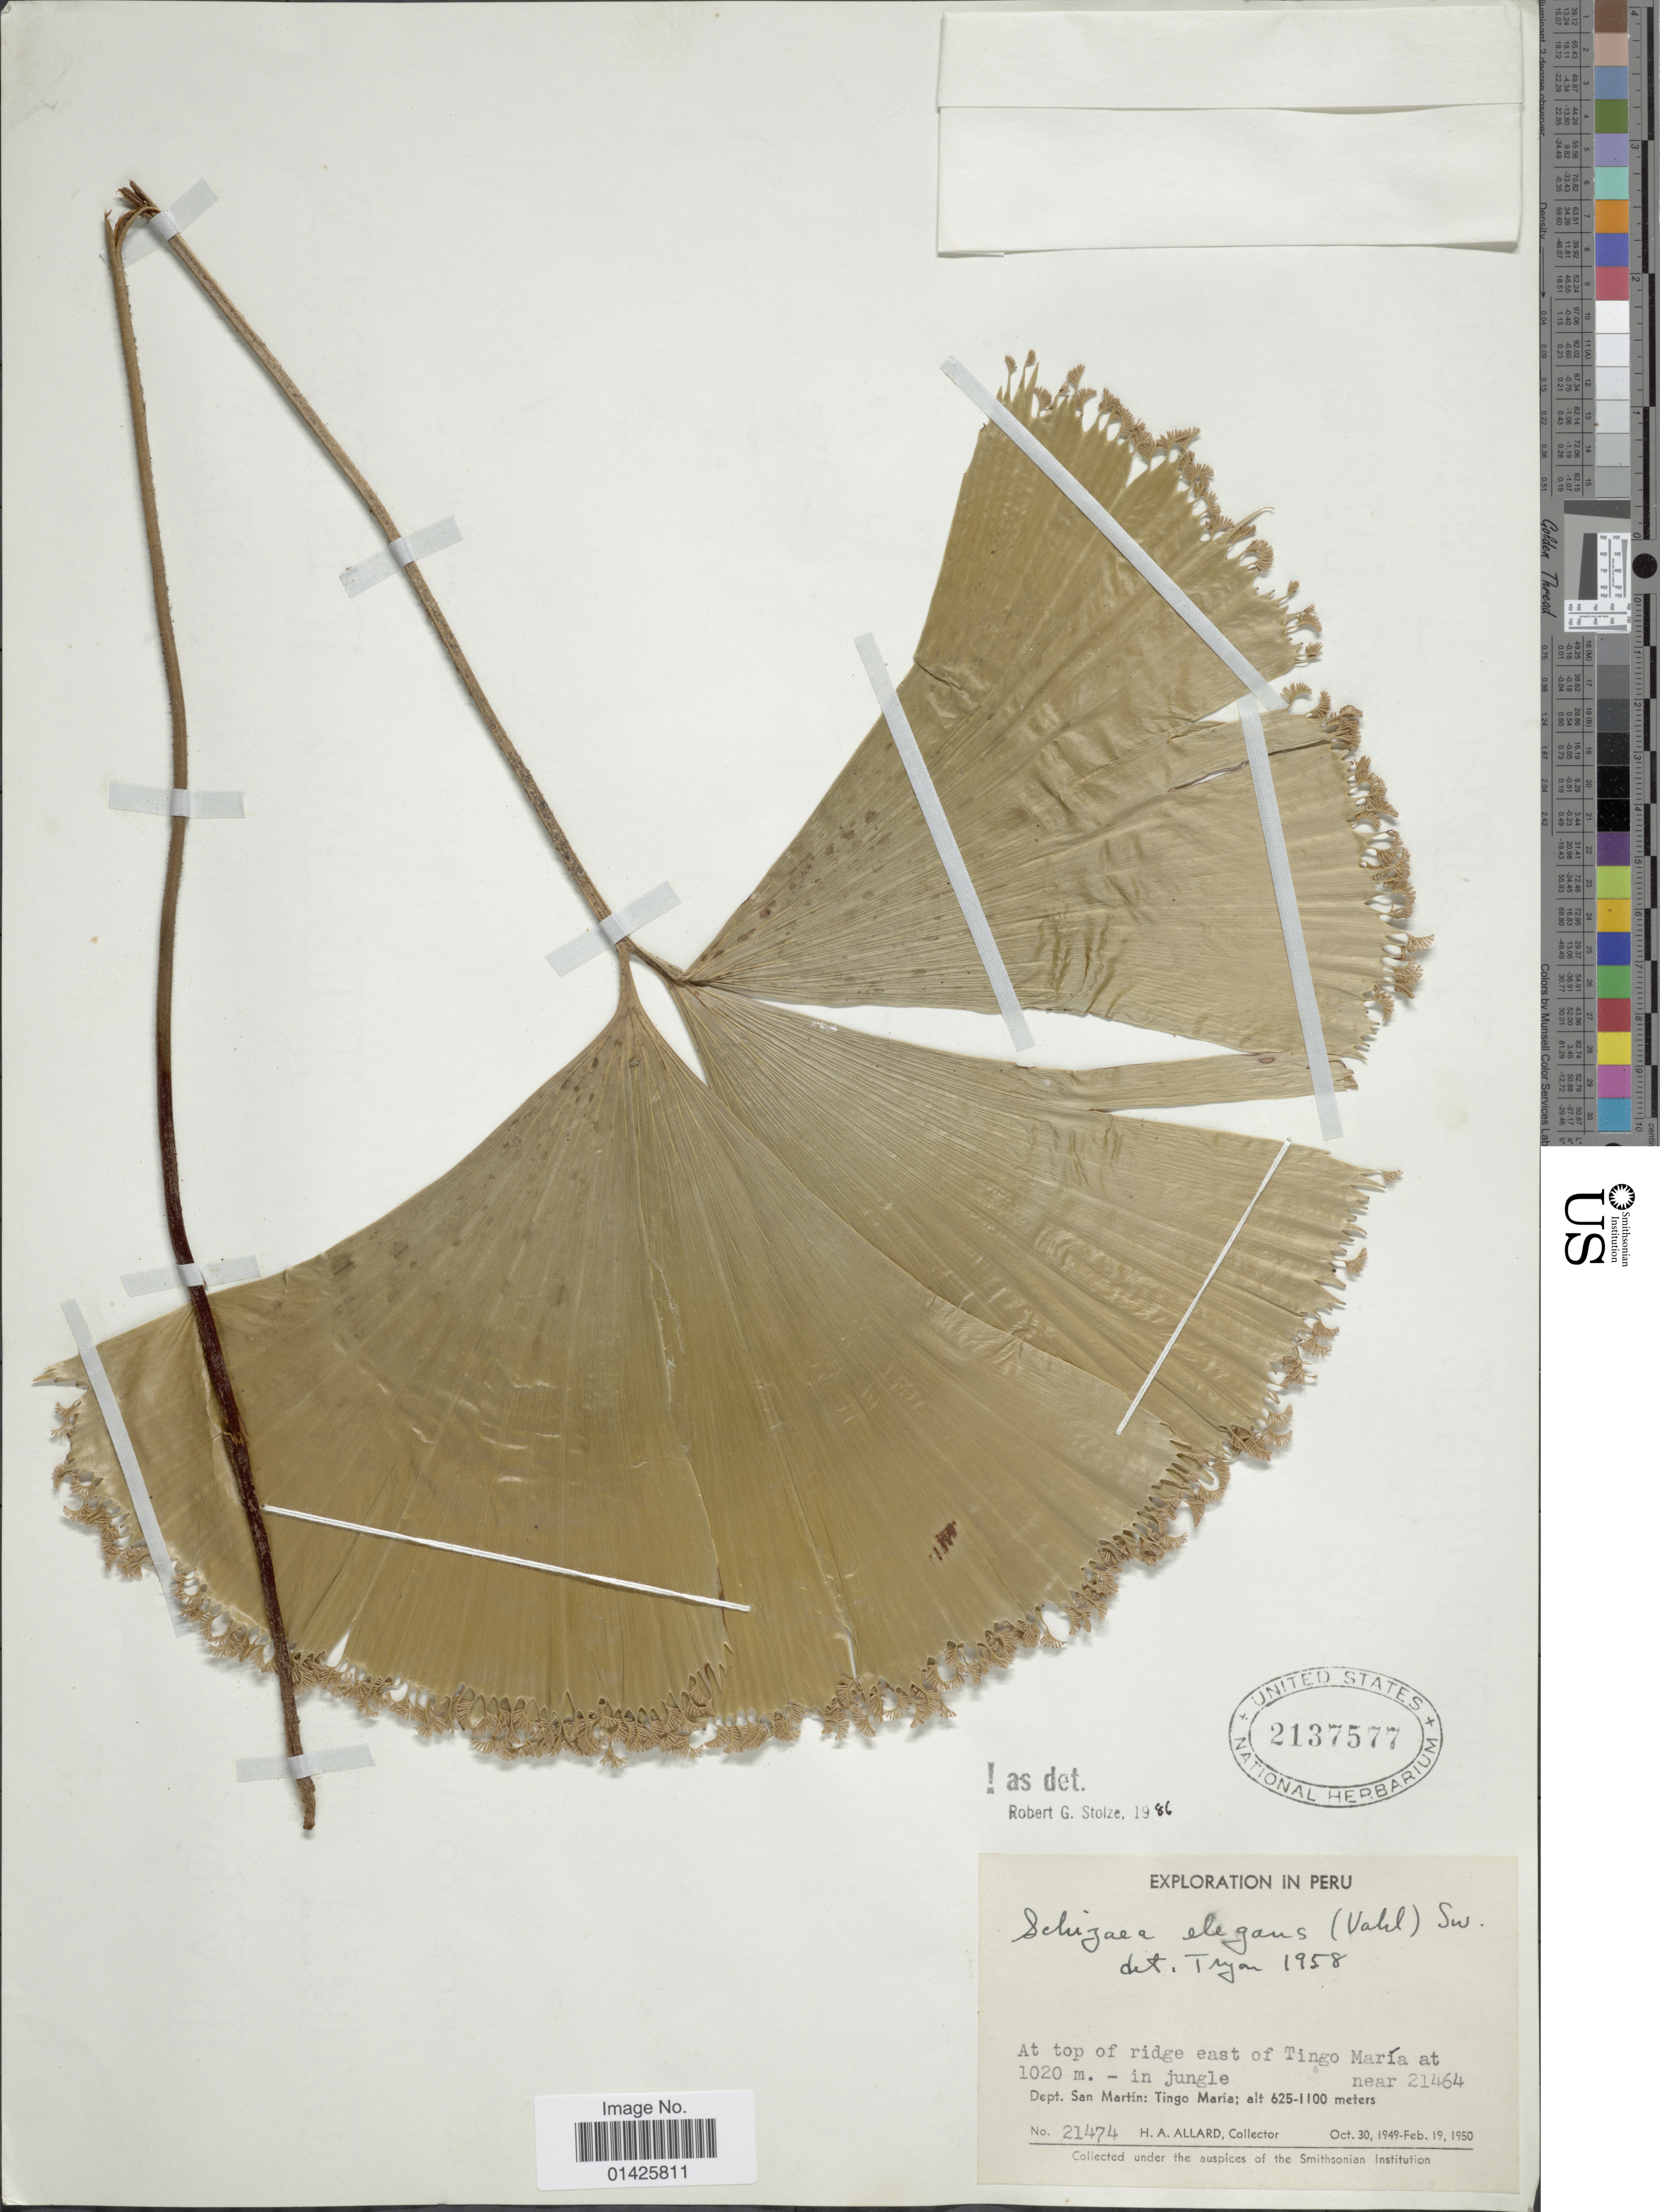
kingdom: Plantae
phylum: Tracheophyta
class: Polypodiopsida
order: Schizaeales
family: Schizaeaceae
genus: Schizaea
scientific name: Schizaea elegans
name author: (Vahl) Sw.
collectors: H. A. Allard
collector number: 21474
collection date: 1949-10-30/1950-02-19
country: Peru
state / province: San Martín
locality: Ting María, At top ridge east of Tingo María 1020 m. in jungle near 21464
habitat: at top of ridge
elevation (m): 625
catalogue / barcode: US 2137577